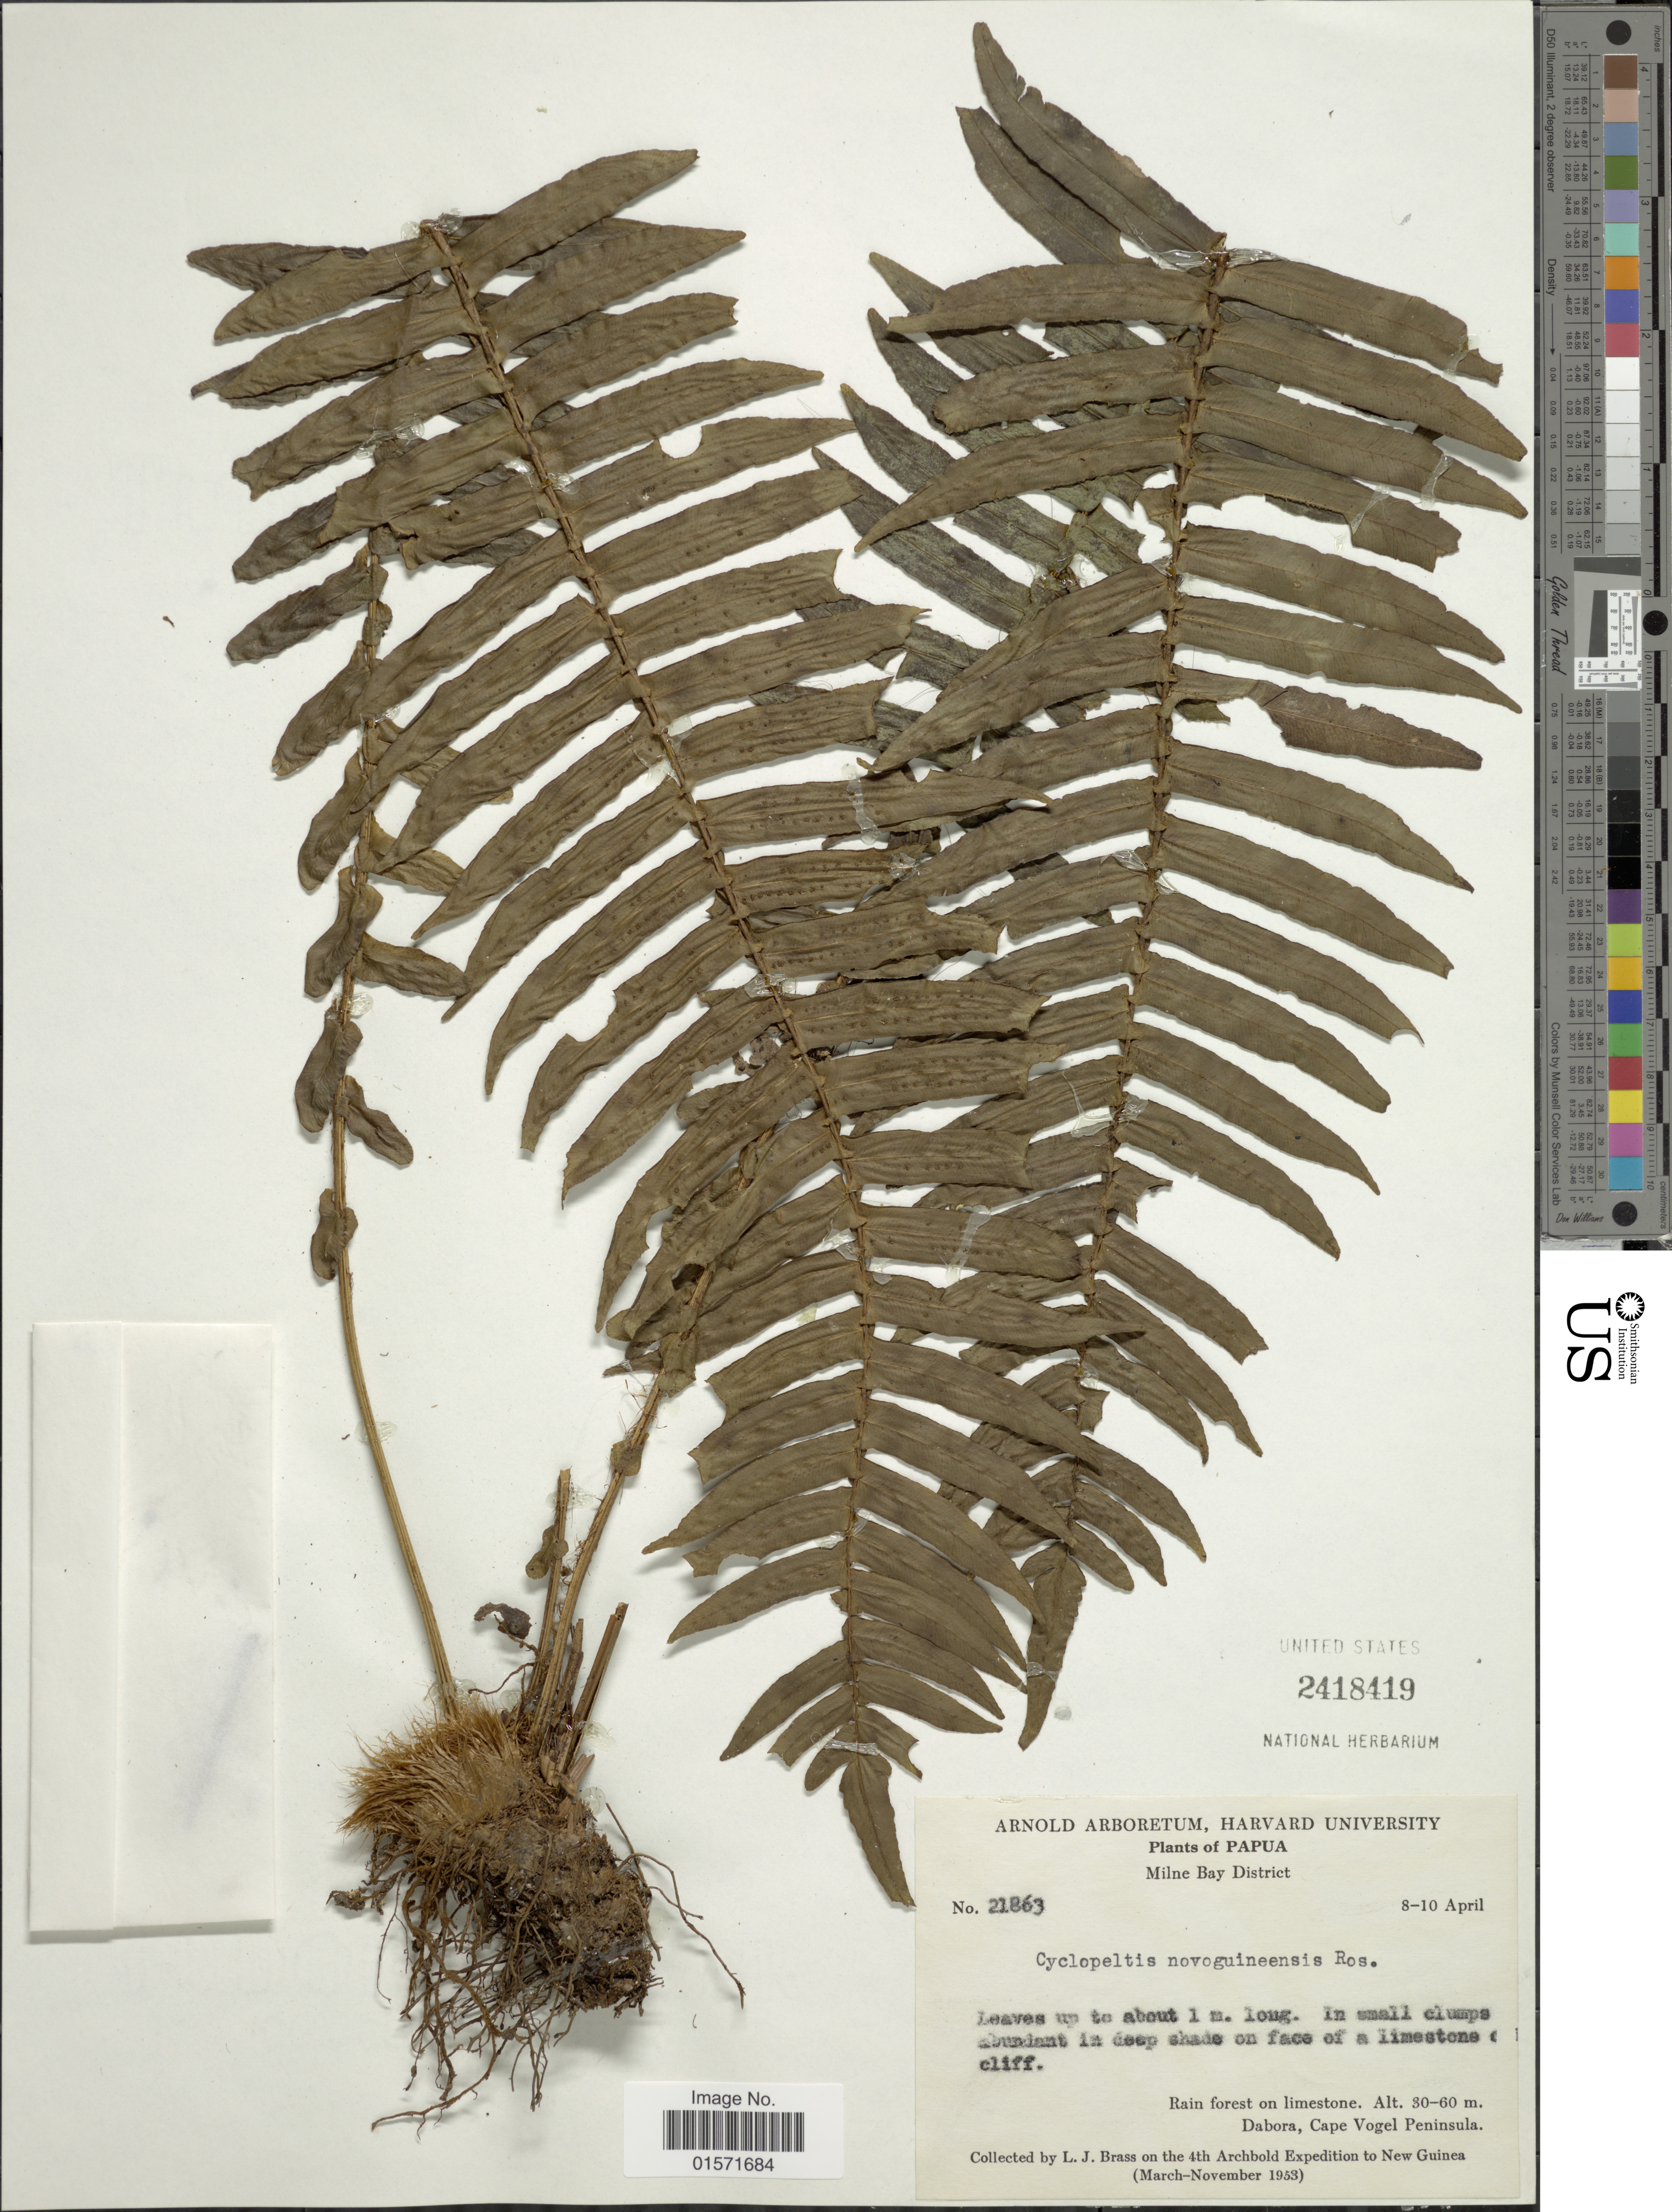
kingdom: Plantae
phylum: Tracheophyta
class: Polypodiopsida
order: Polypodiales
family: Lomariopsidaceae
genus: Cyclopeltis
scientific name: Cyclopeltis presliana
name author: (Mett.) Berkeley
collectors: L. J. Brass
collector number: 21863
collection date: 1953-04-08/1953-04-10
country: Papua New Guinea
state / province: Milne Bay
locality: Papua, Milne Bay District. Rain forest on limestone. Dabora, cape Vogel Peninsula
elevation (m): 30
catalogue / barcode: US 2418419